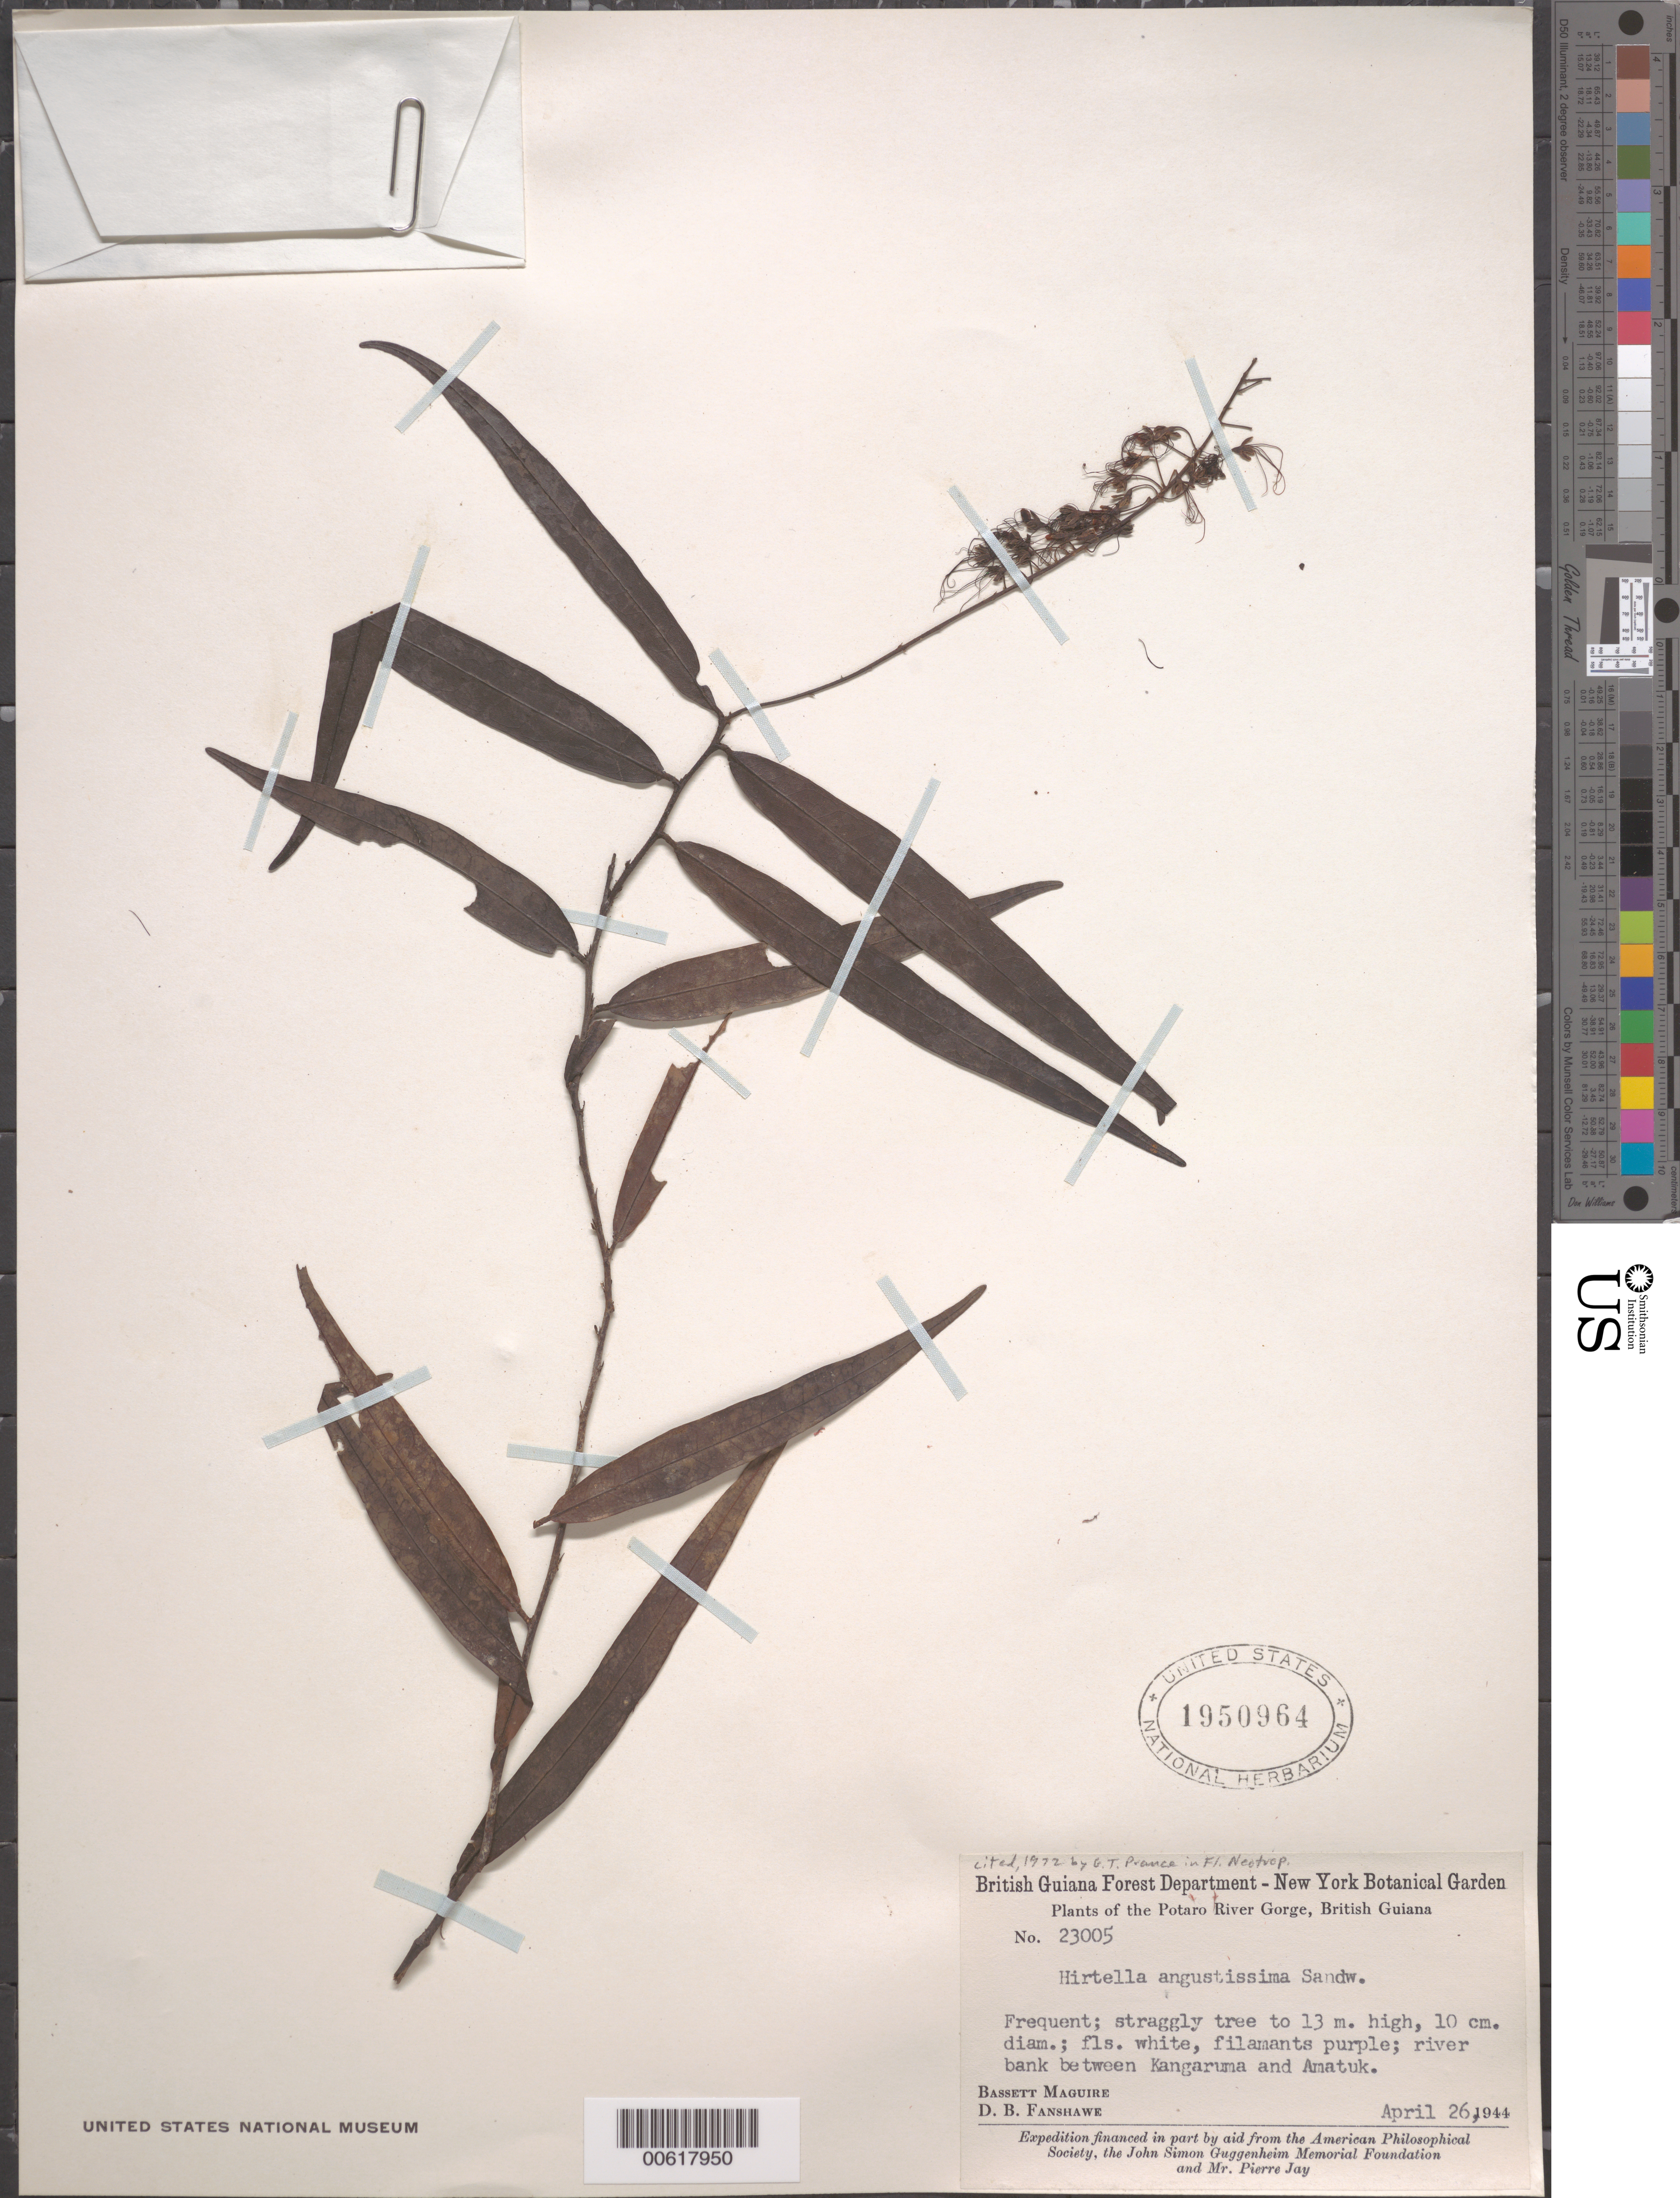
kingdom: Plantae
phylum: Tracheophyta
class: Magnoliopsida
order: Malpighiales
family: Chrysobalanaceae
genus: Hirtella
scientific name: Hirtella angustissima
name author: Sandw.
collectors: B. Maguire & D. B. Fanshawe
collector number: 23005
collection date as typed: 26-Apr-44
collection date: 1944-04-26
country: Guyana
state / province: Potaro-Siparuni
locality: Kangaruma-Amatuk, riverbank betw., Potaro River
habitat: River bank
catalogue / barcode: US 1950964